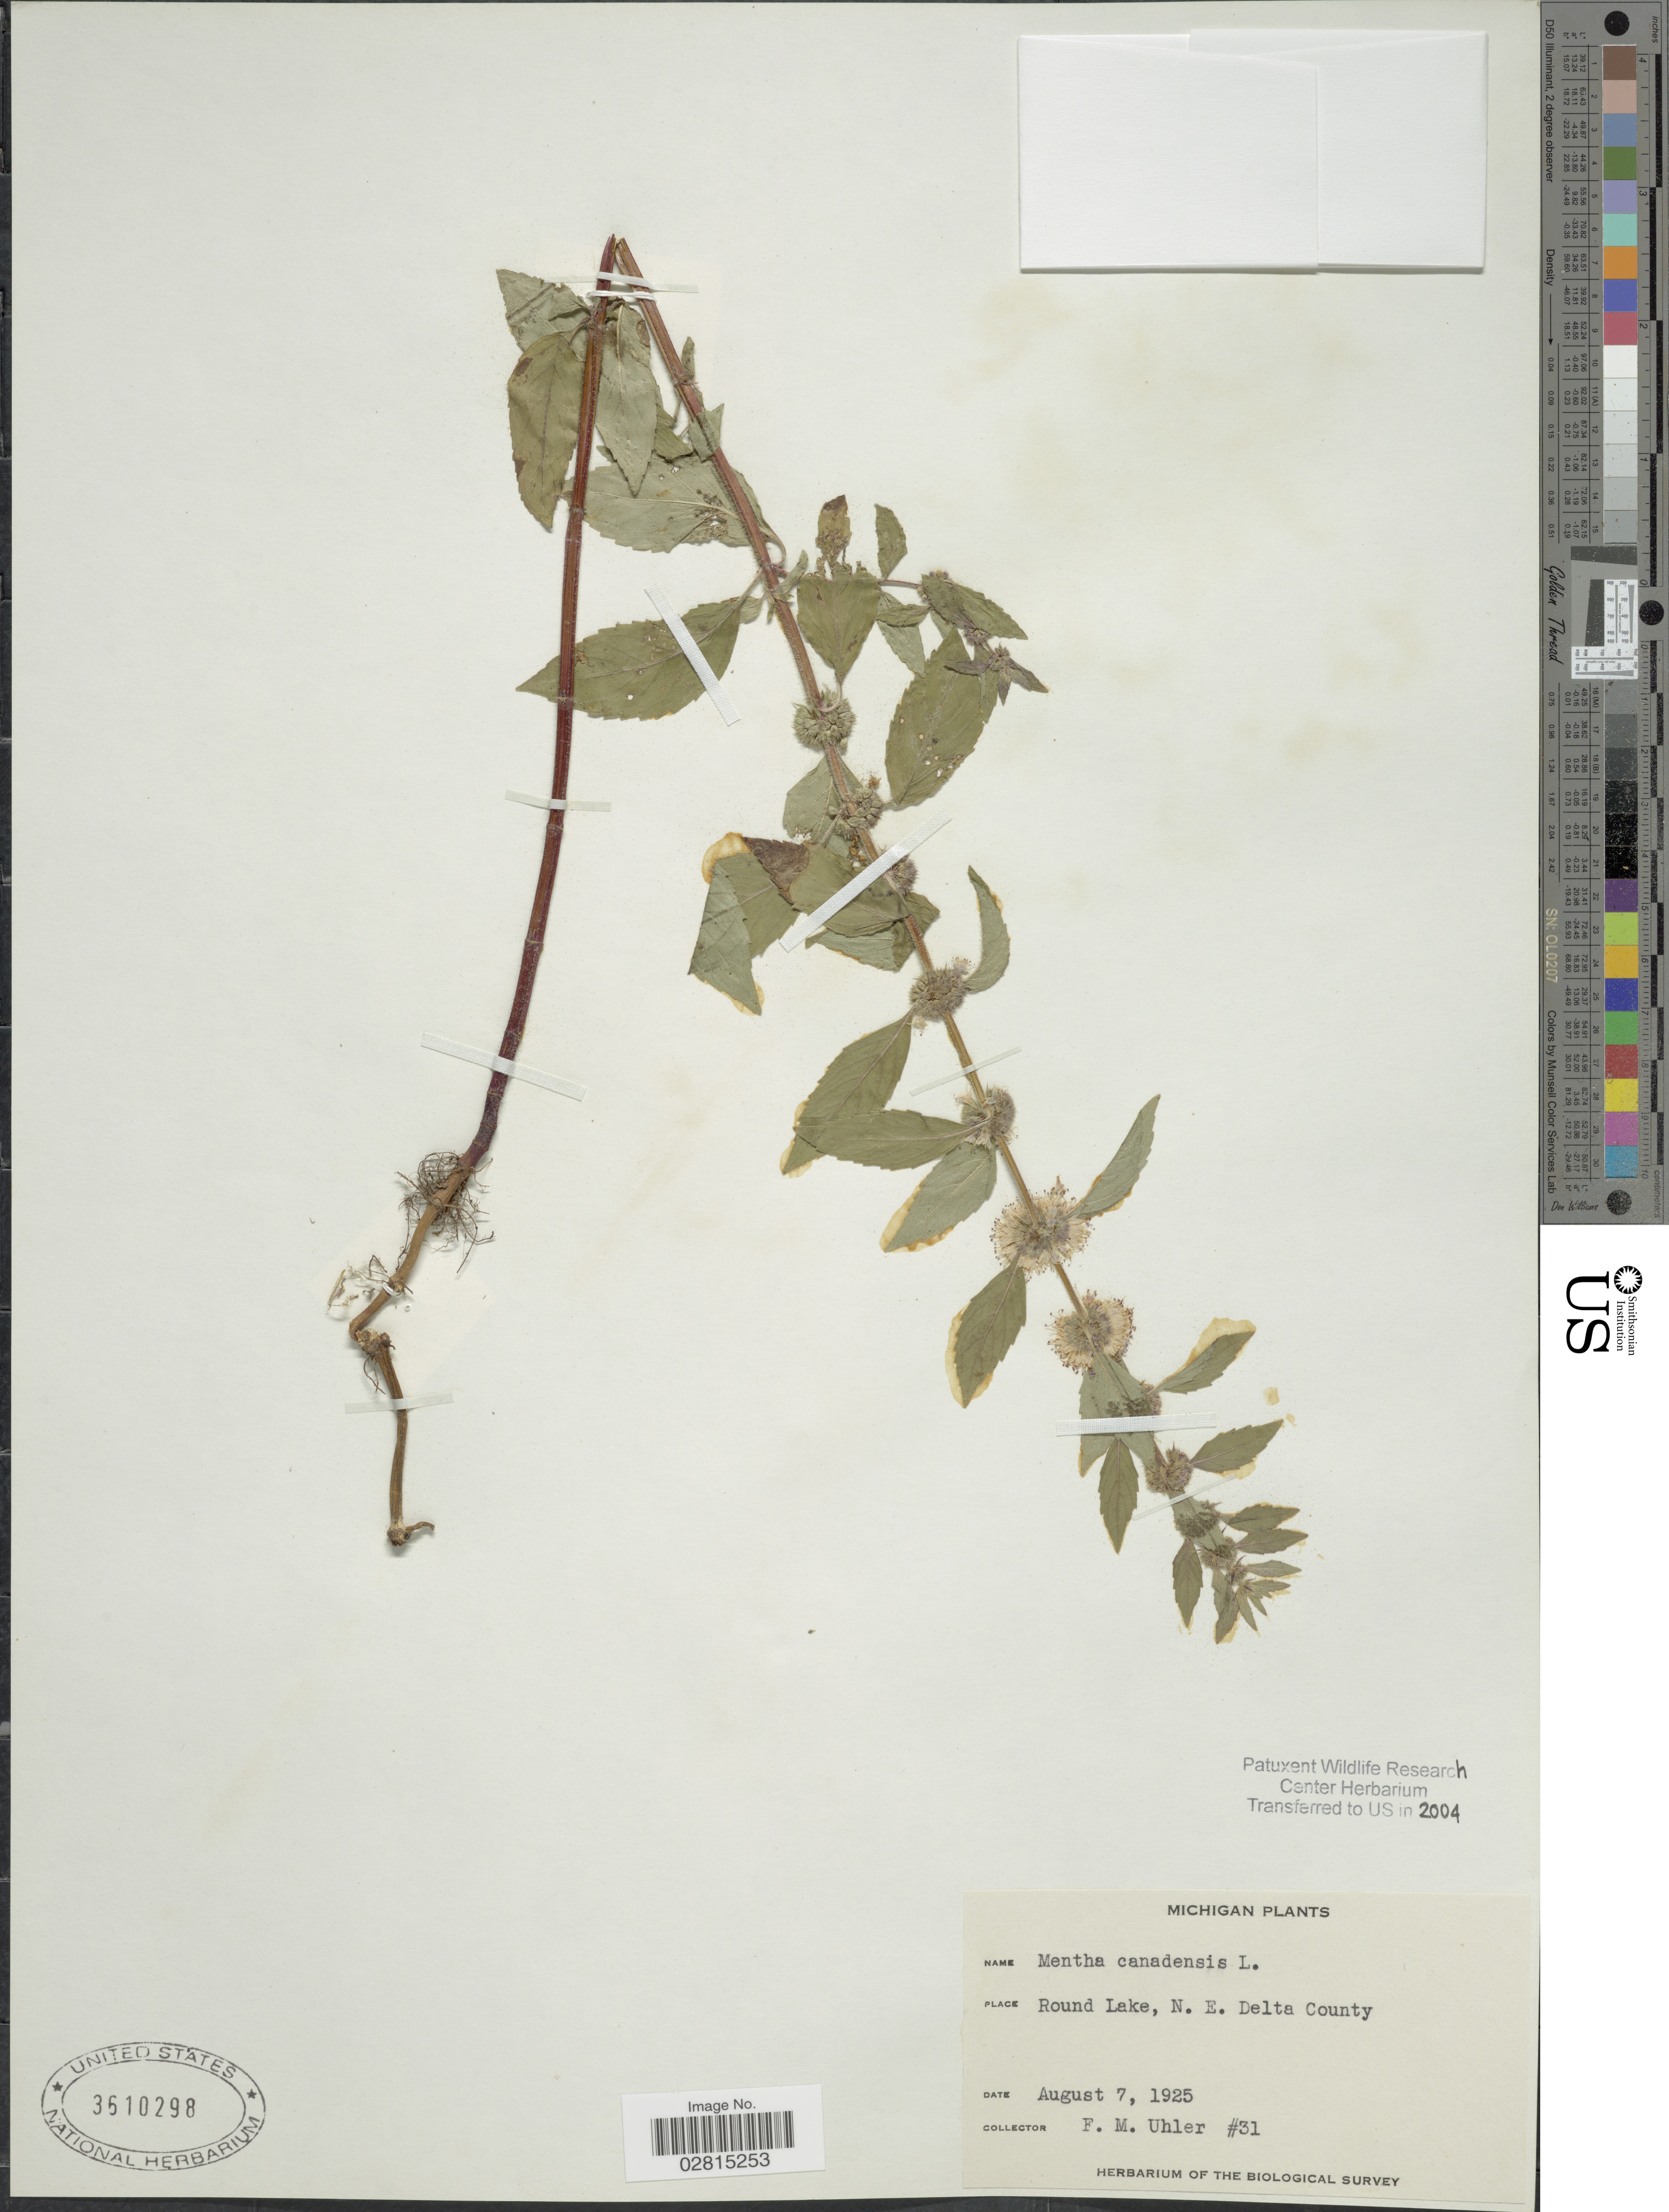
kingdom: Plantae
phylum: Tracheophyta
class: Magnoliopsida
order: Lamiales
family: Lamiaceae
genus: Mentha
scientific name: Mentha canadensis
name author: L.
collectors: F. M. Uhler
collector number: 31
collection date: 1925-08-07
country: United States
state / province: Michigan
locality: Round Lake, N. E. Delta County.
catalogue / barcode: US 3610298